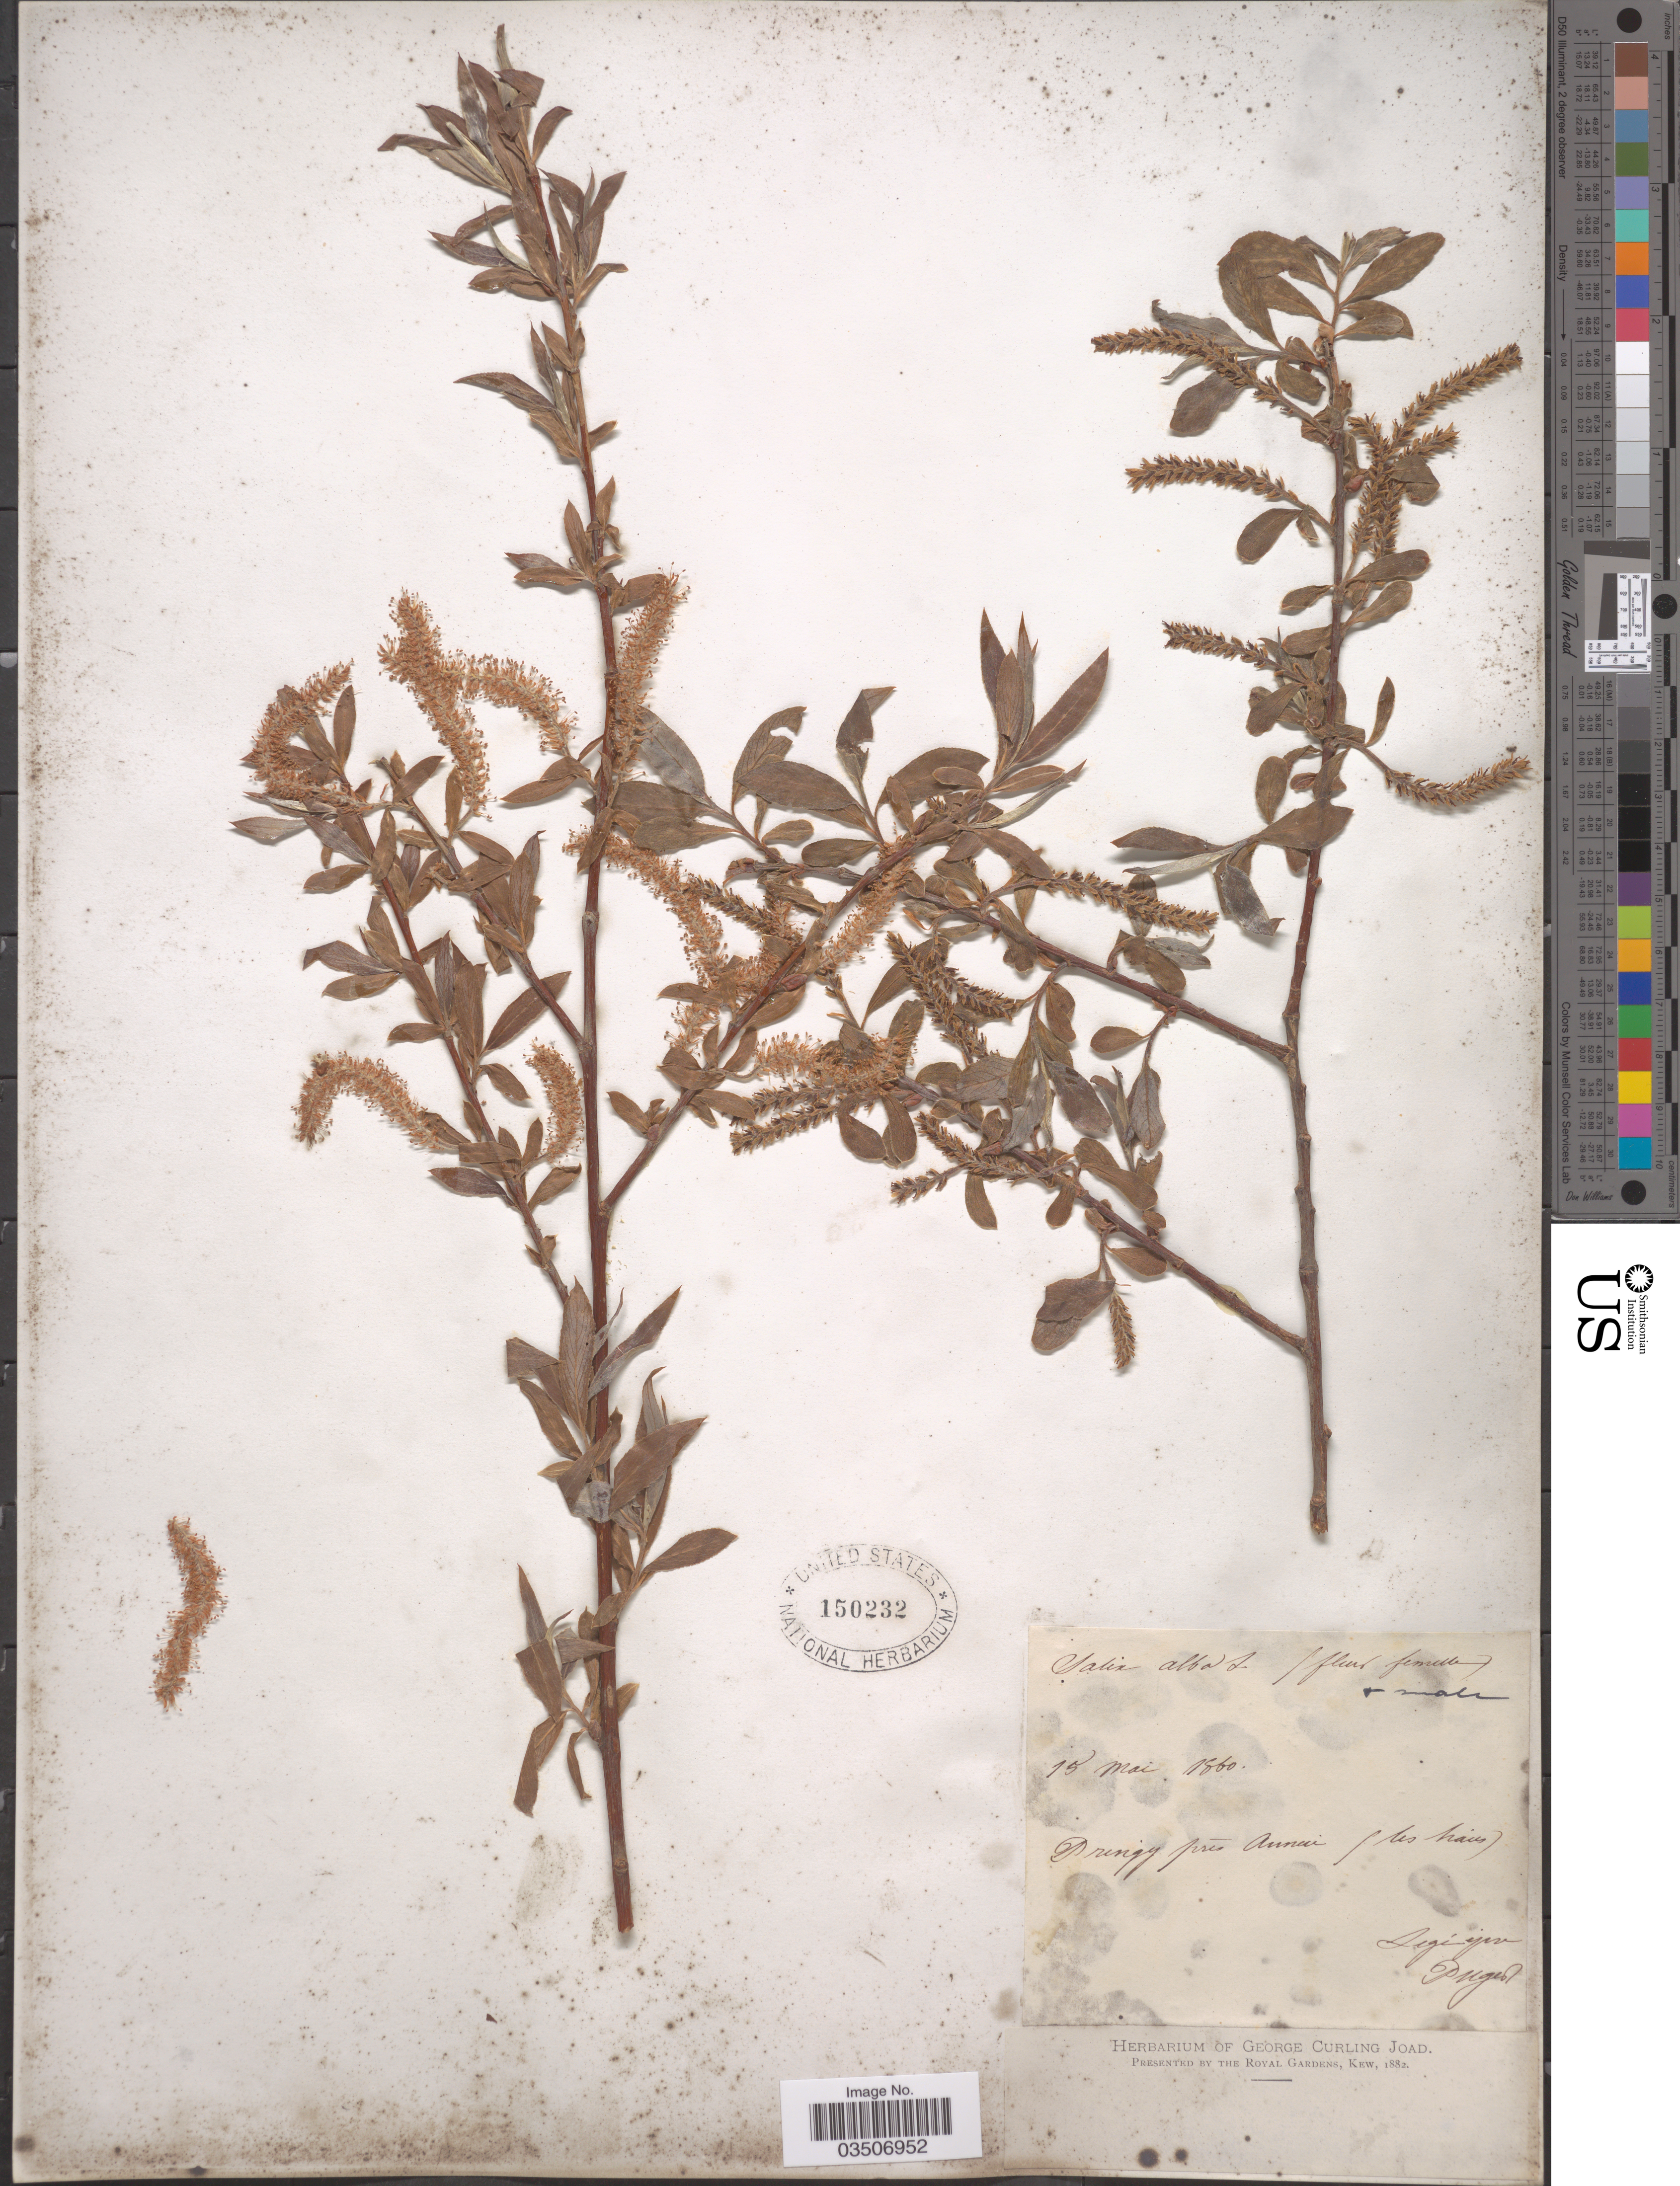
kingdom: Plantae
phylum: Tracheophyta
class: Magnoliopsida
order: Malpighiales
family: Salicaceae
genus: Salix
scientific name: Salix alba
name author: L.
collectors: -. Puget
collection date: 1860-05-15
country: France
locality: Pringy près Anneci (les hais).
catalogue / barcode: US 150232